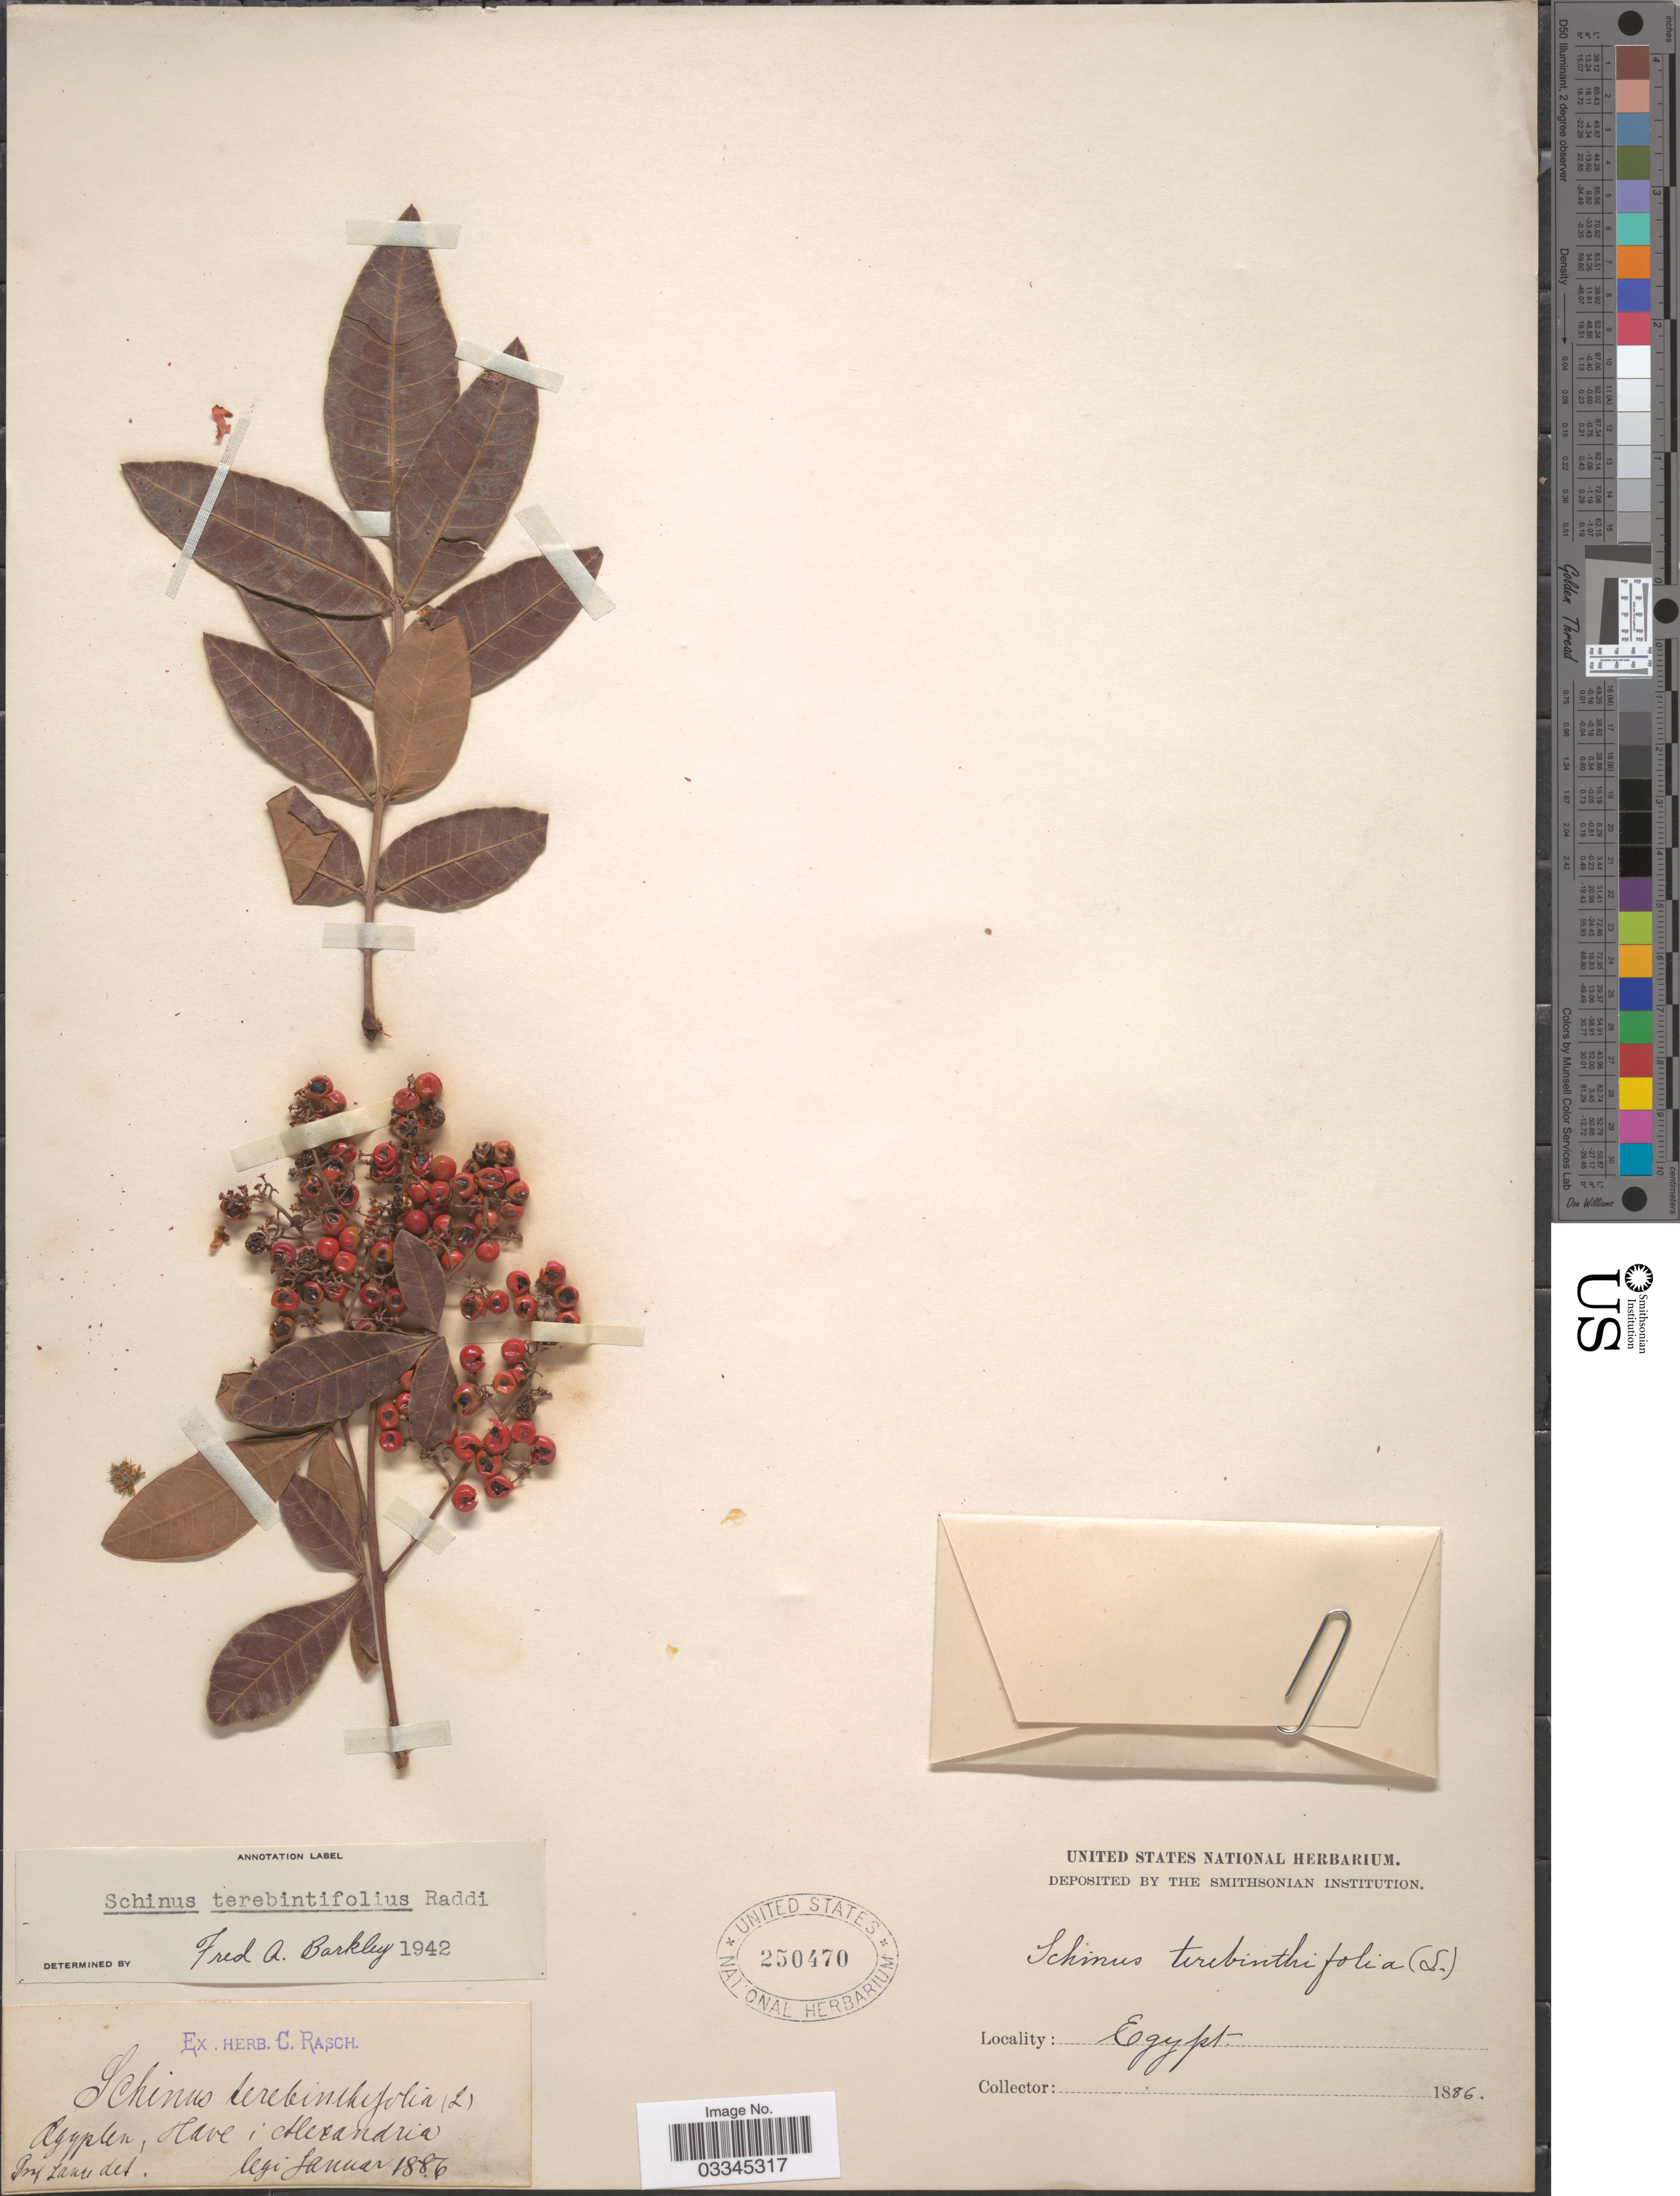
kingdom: Plantae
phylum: Tracheophyta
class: Magnoliopsida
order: Sapindales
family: Anacardiaceae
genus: Schinus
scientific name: Schinus terebinthifolia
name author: Raddi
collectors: C. Rasch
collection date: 1886-01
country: Egypt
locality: Have [interpreted]; Alexandria.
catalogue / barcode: US 250470